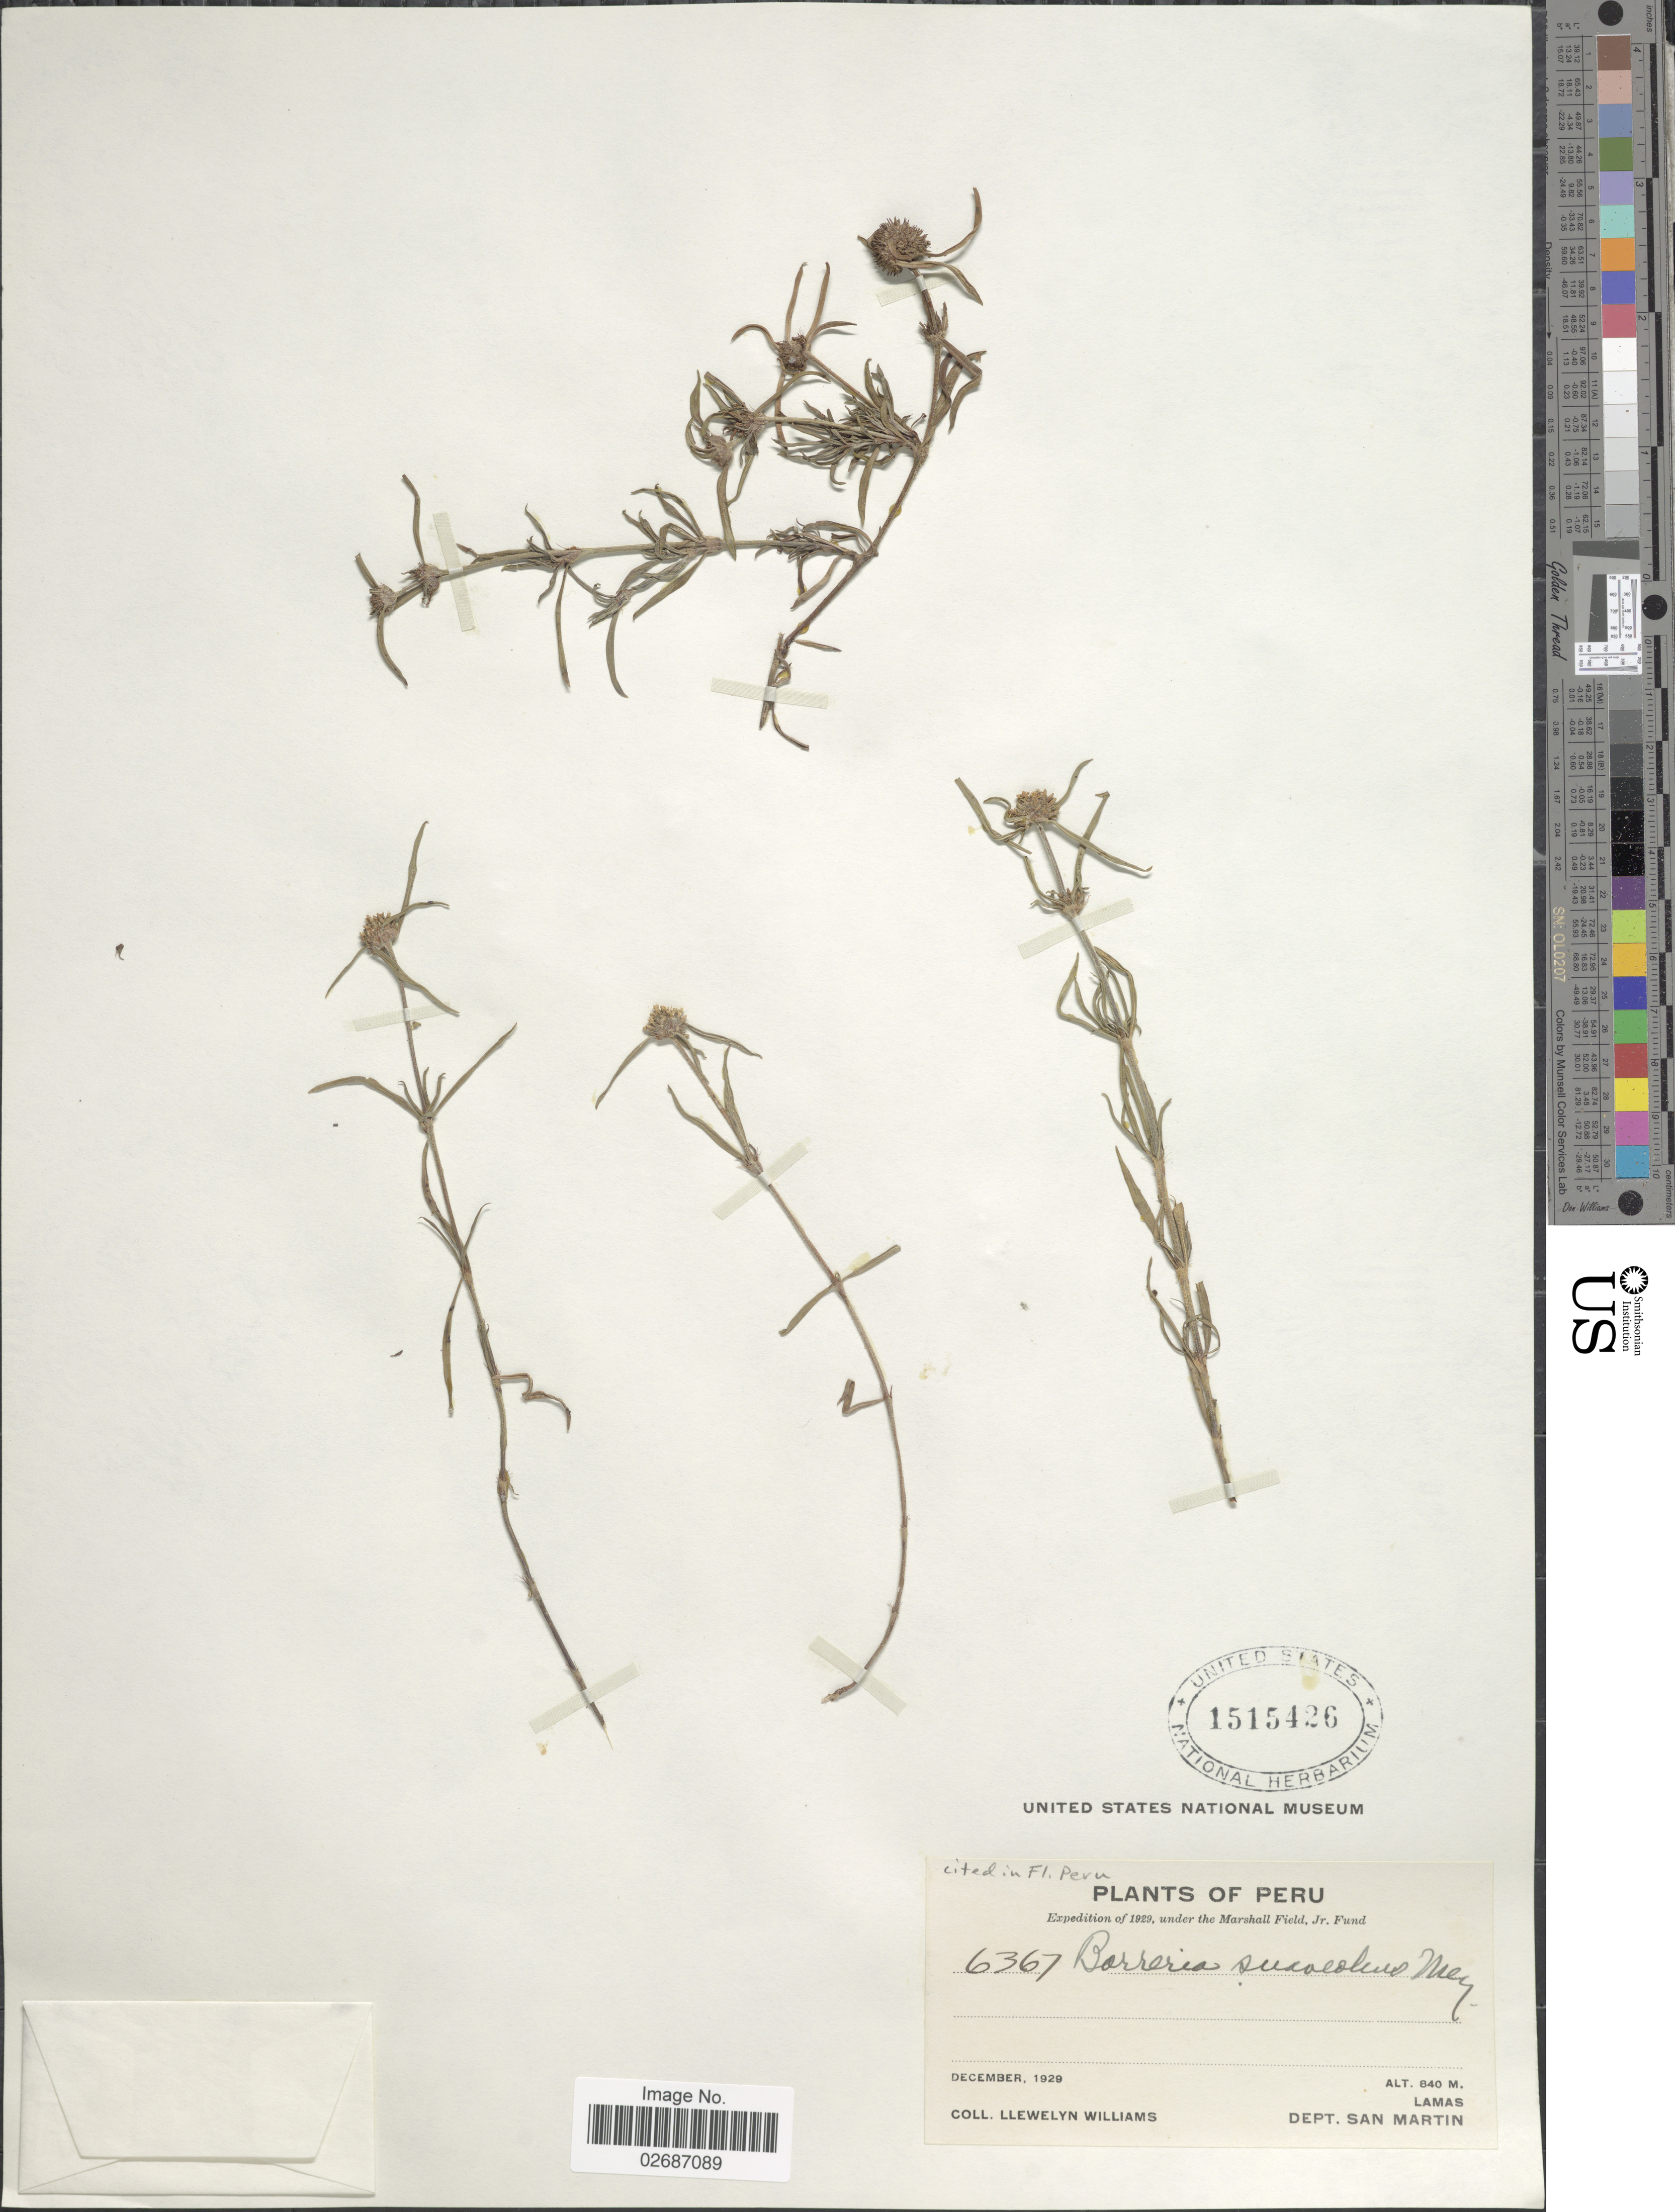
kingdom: Plantae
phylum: Tracheophyta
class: Magnoliopsida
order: Gentianales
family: Rubiaceae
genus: Borreria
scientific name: Borreria suaveolens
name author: G. Mey.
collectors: Ll. Williams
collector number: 6367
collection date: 1929-12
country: Peru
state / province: San Martín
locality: Lamas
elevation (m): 840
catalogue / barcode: US 1515426